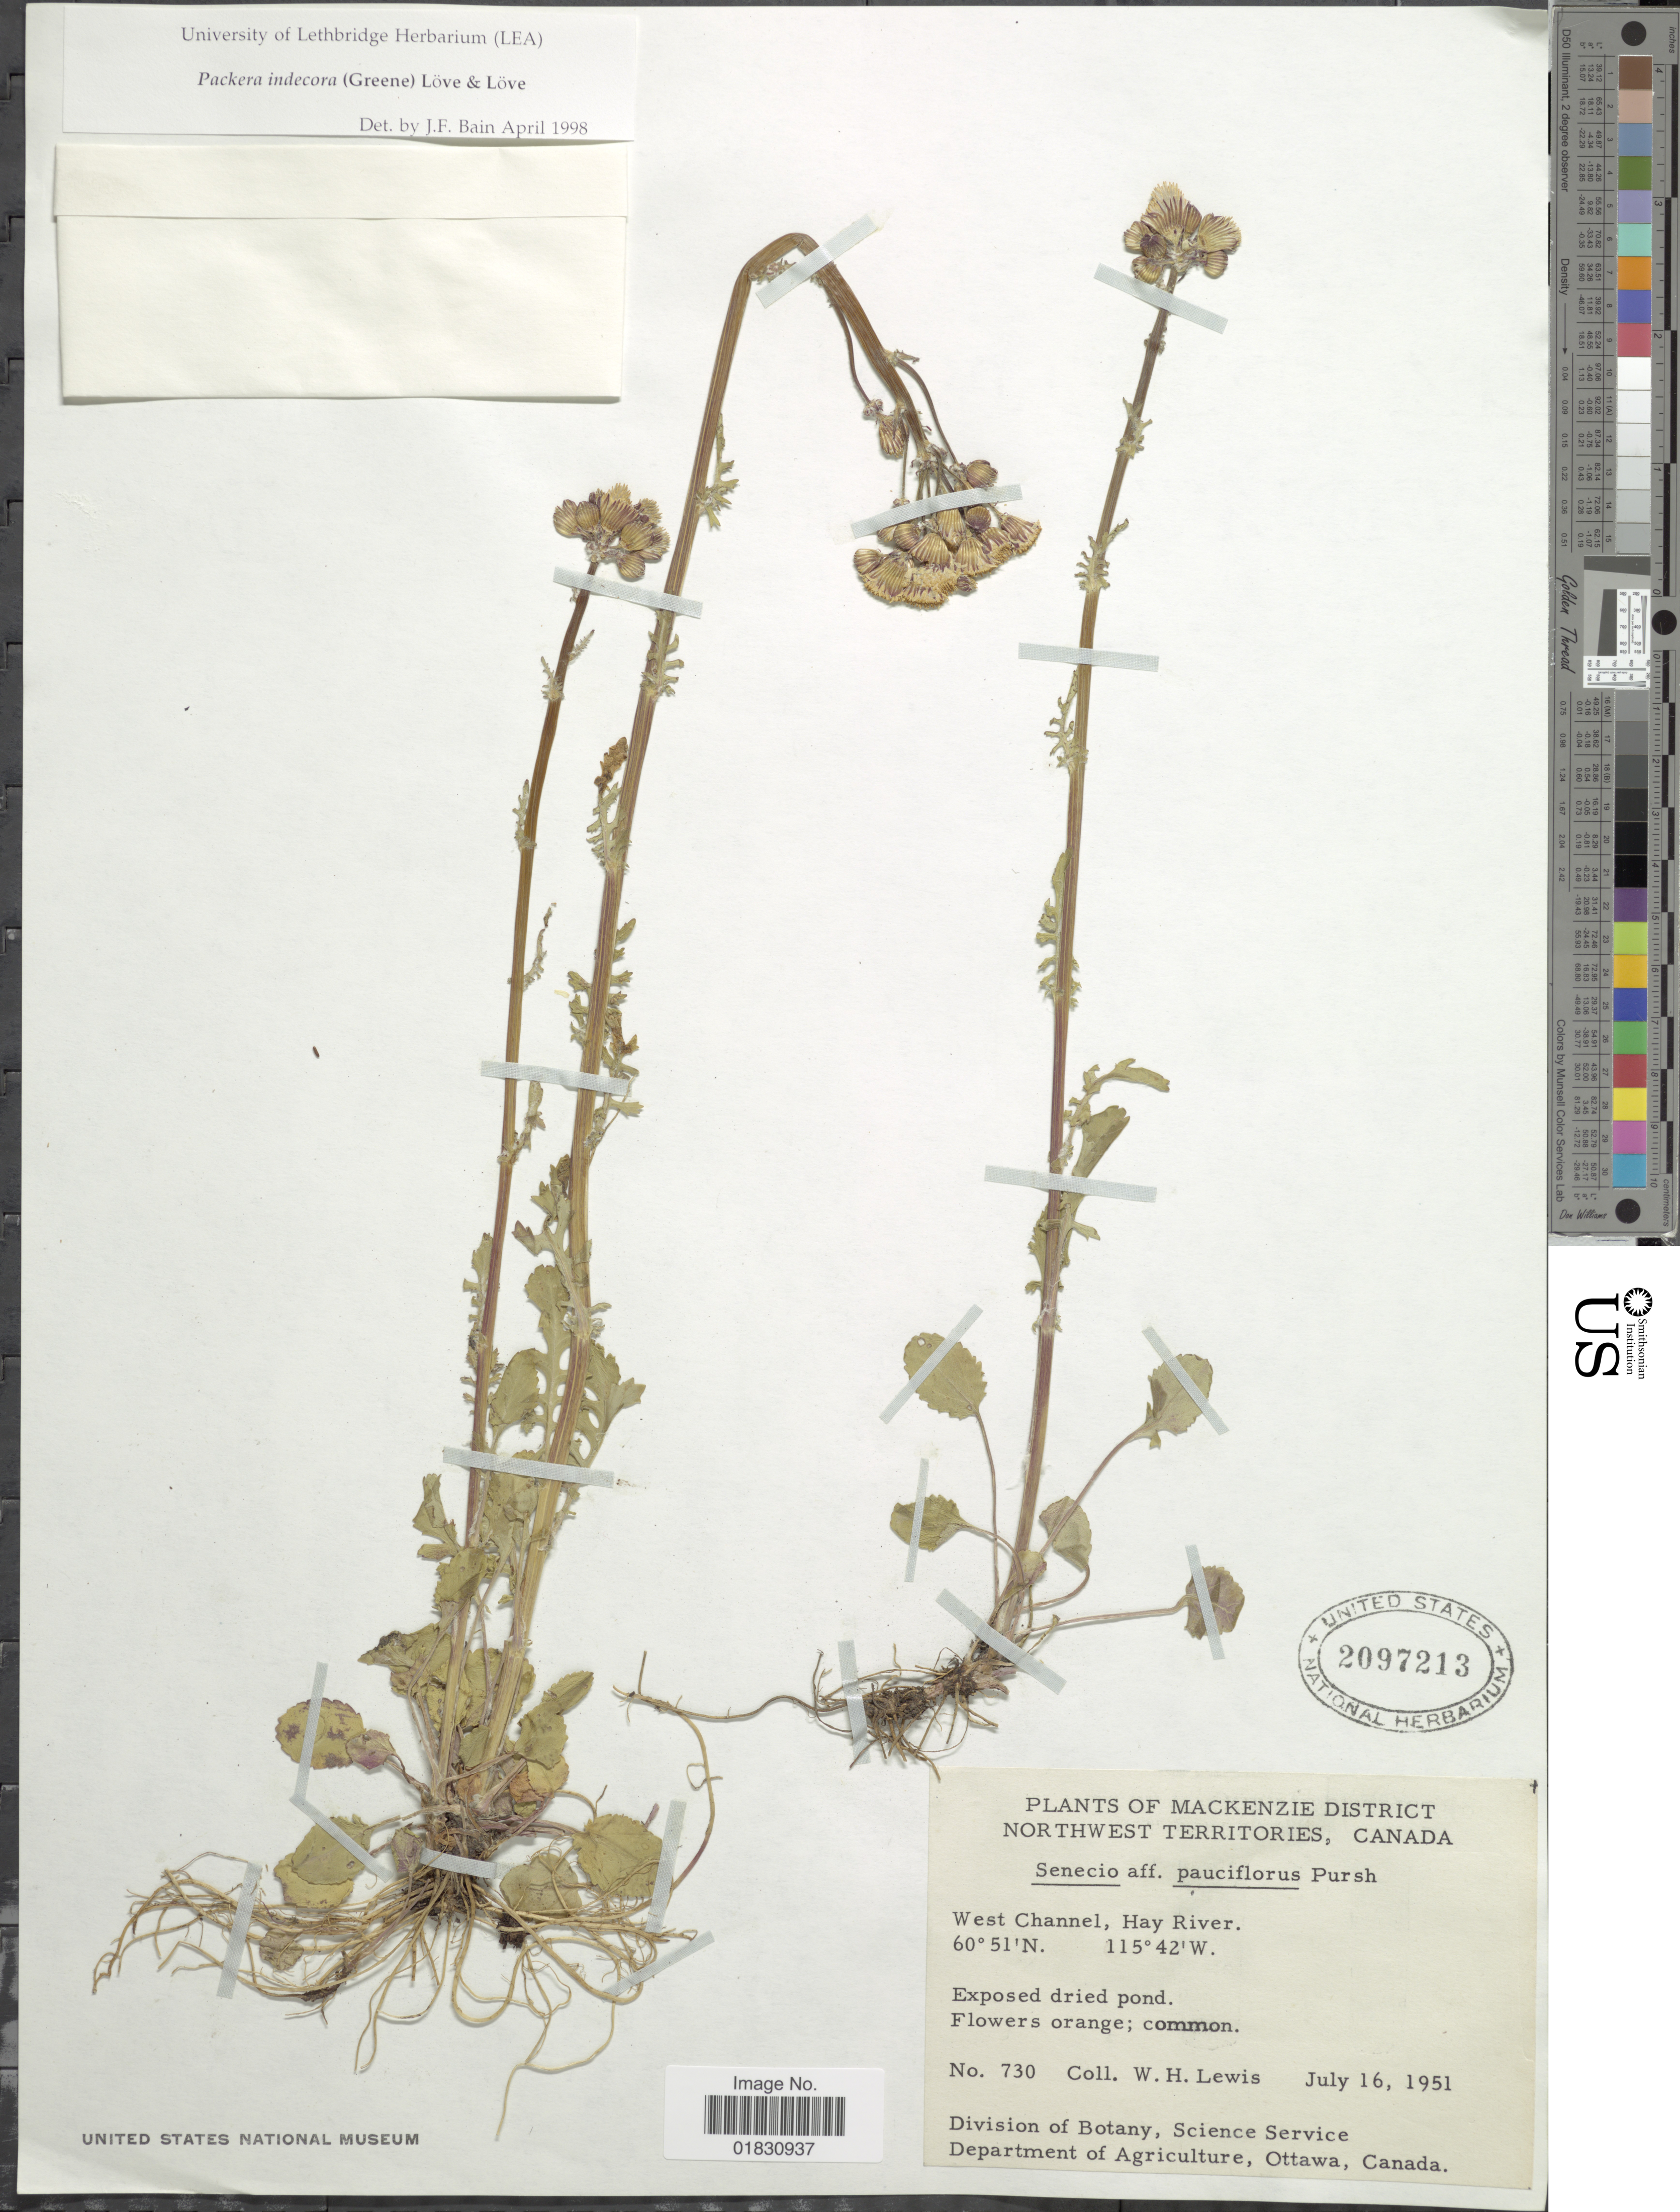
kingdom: Plantae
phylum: Tracheophyta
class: Magnoliopsida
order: Asterales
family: Asteraceae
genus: Packera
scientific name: Packera indecora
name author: (Greene) Á. Löve & D. Löve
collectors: W. H. Lewis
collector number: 730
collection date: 1951-07-16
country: Canada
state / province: Northwest Territories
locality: Mackenzie District, Northwest Territories, Canada, West Channel, Hay River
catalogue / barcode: US 2097213